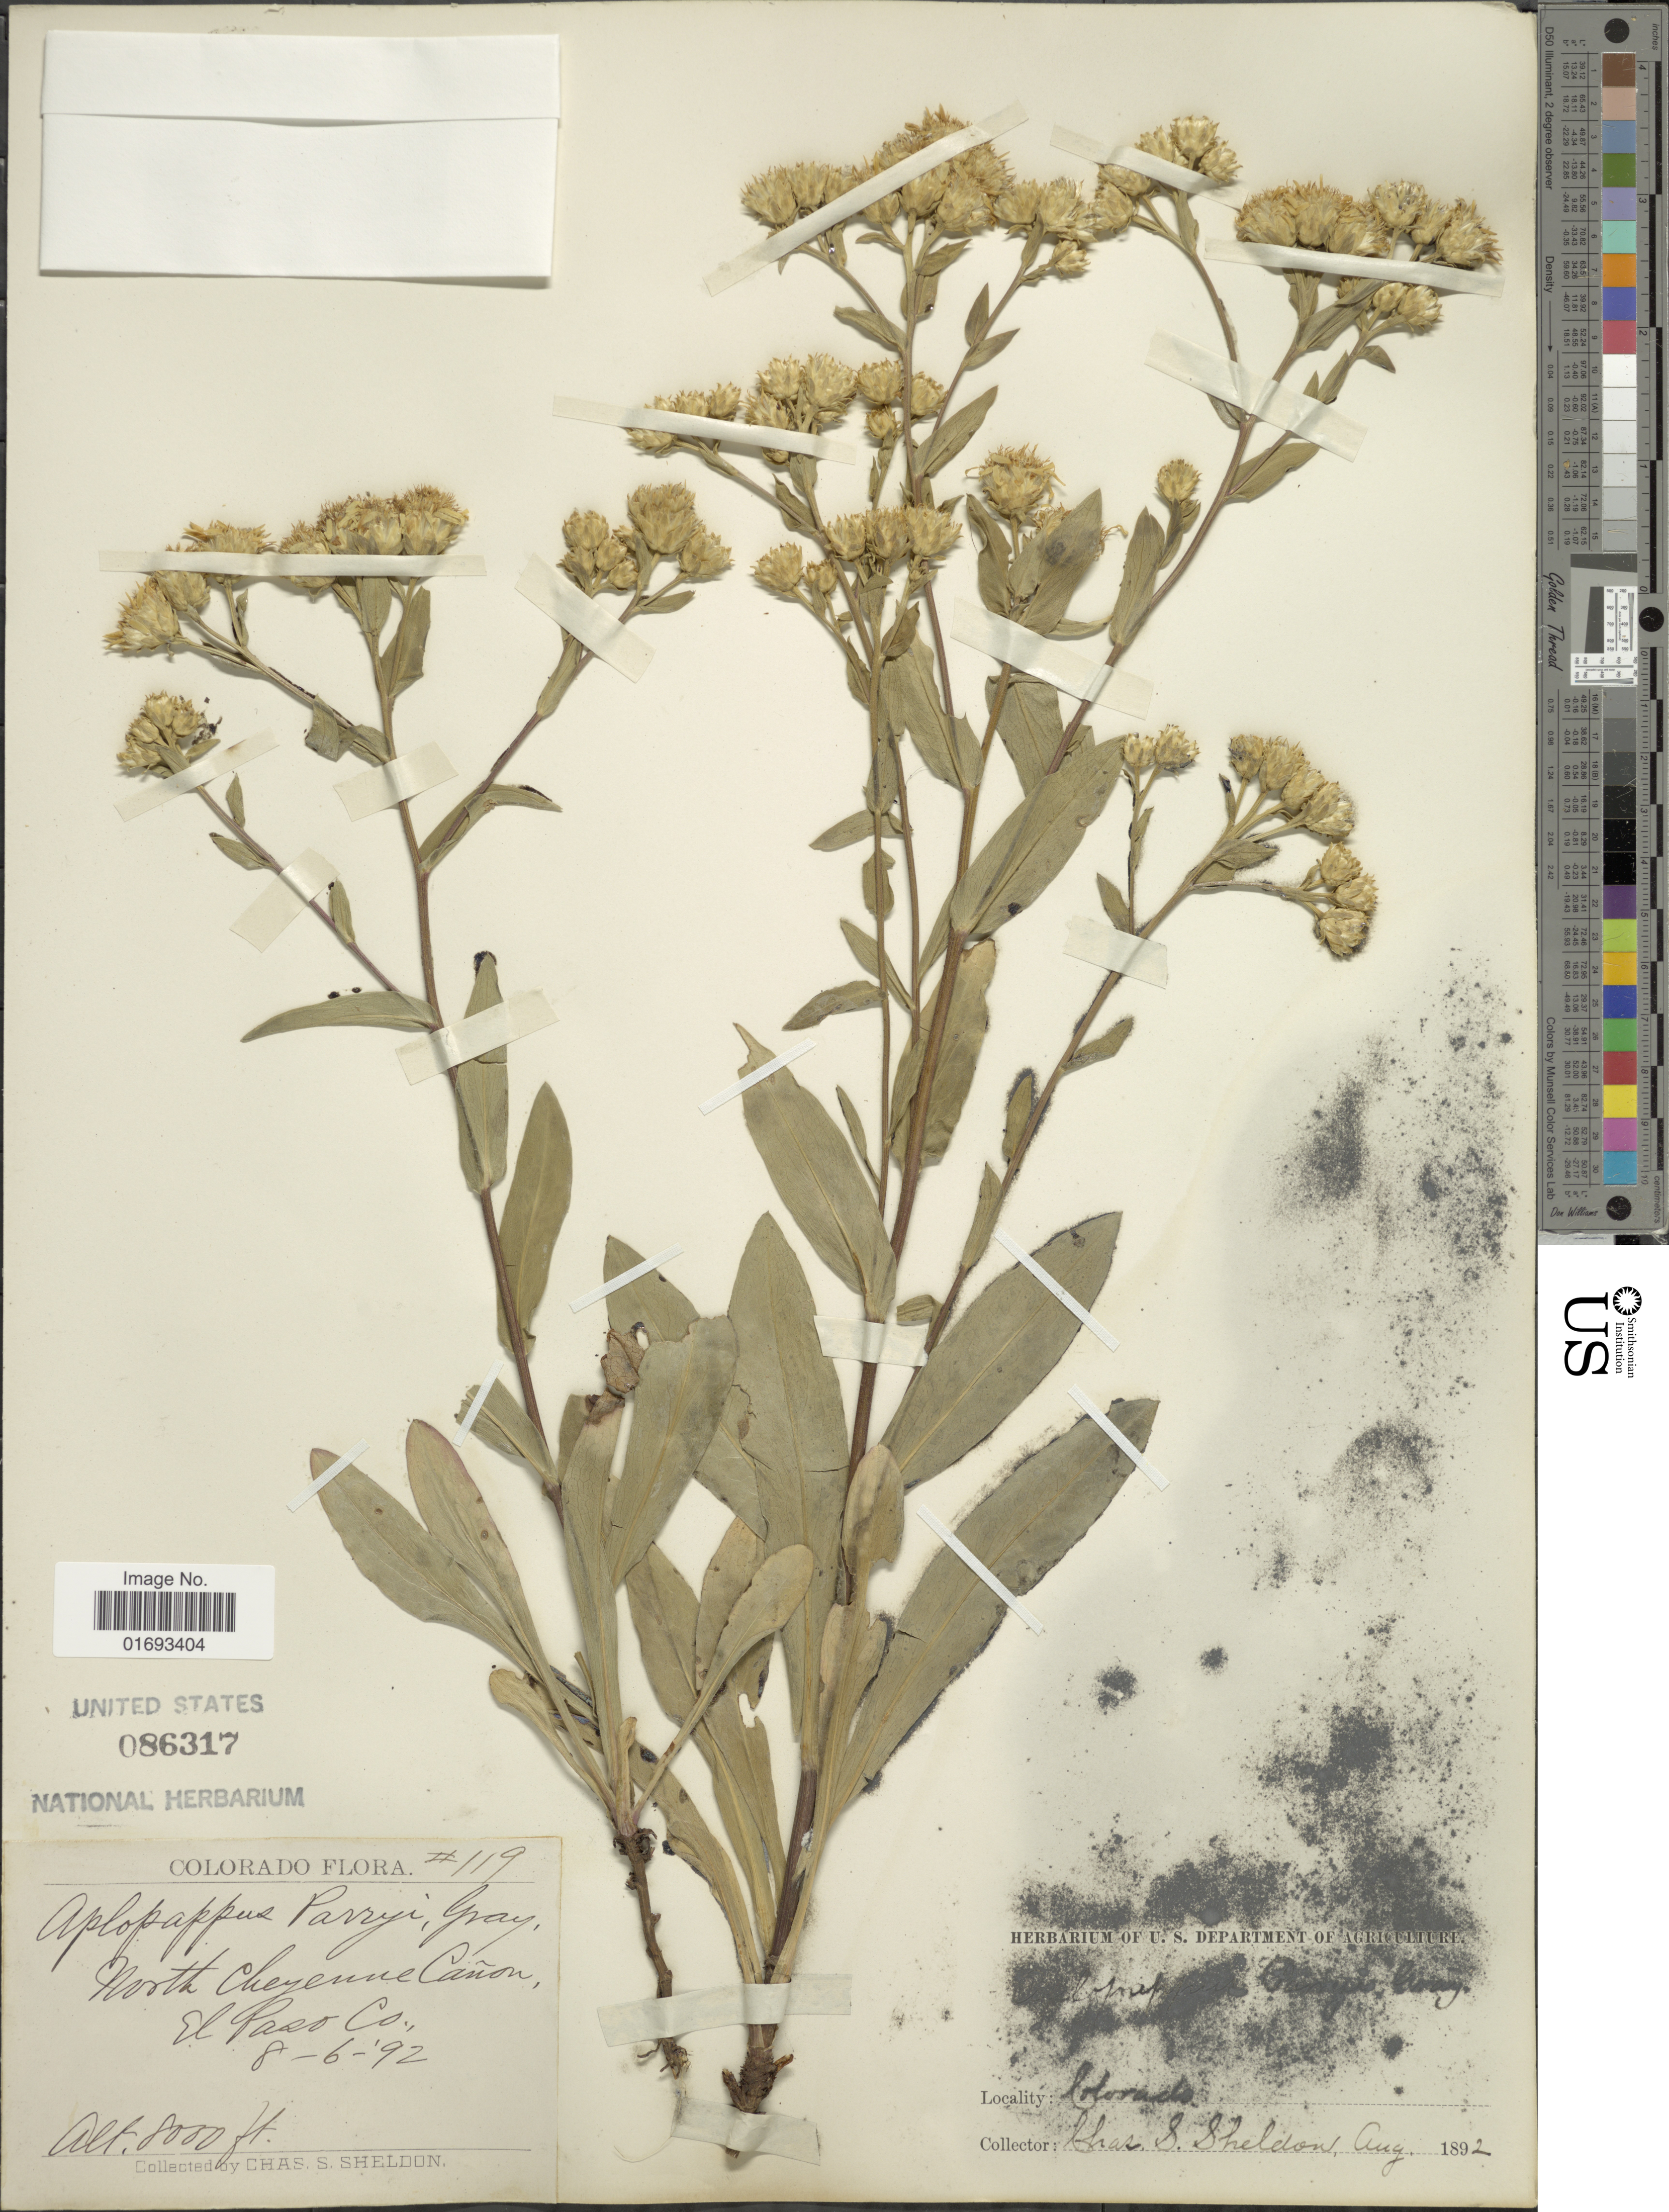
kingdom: Plantae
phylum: Tracheophyta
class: Magnoliopsida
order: Asterales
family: Asteraceae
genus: Oreochrysum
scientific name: Oreochrysum parryi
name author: (A. Gray) Rydb.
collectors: C. S. Sheldon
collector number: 119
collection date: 1892-08-06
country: United States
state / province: Colorado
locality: North Cheyenne Cañon, El Paso Co.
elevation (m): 2438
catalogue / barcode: US 86317